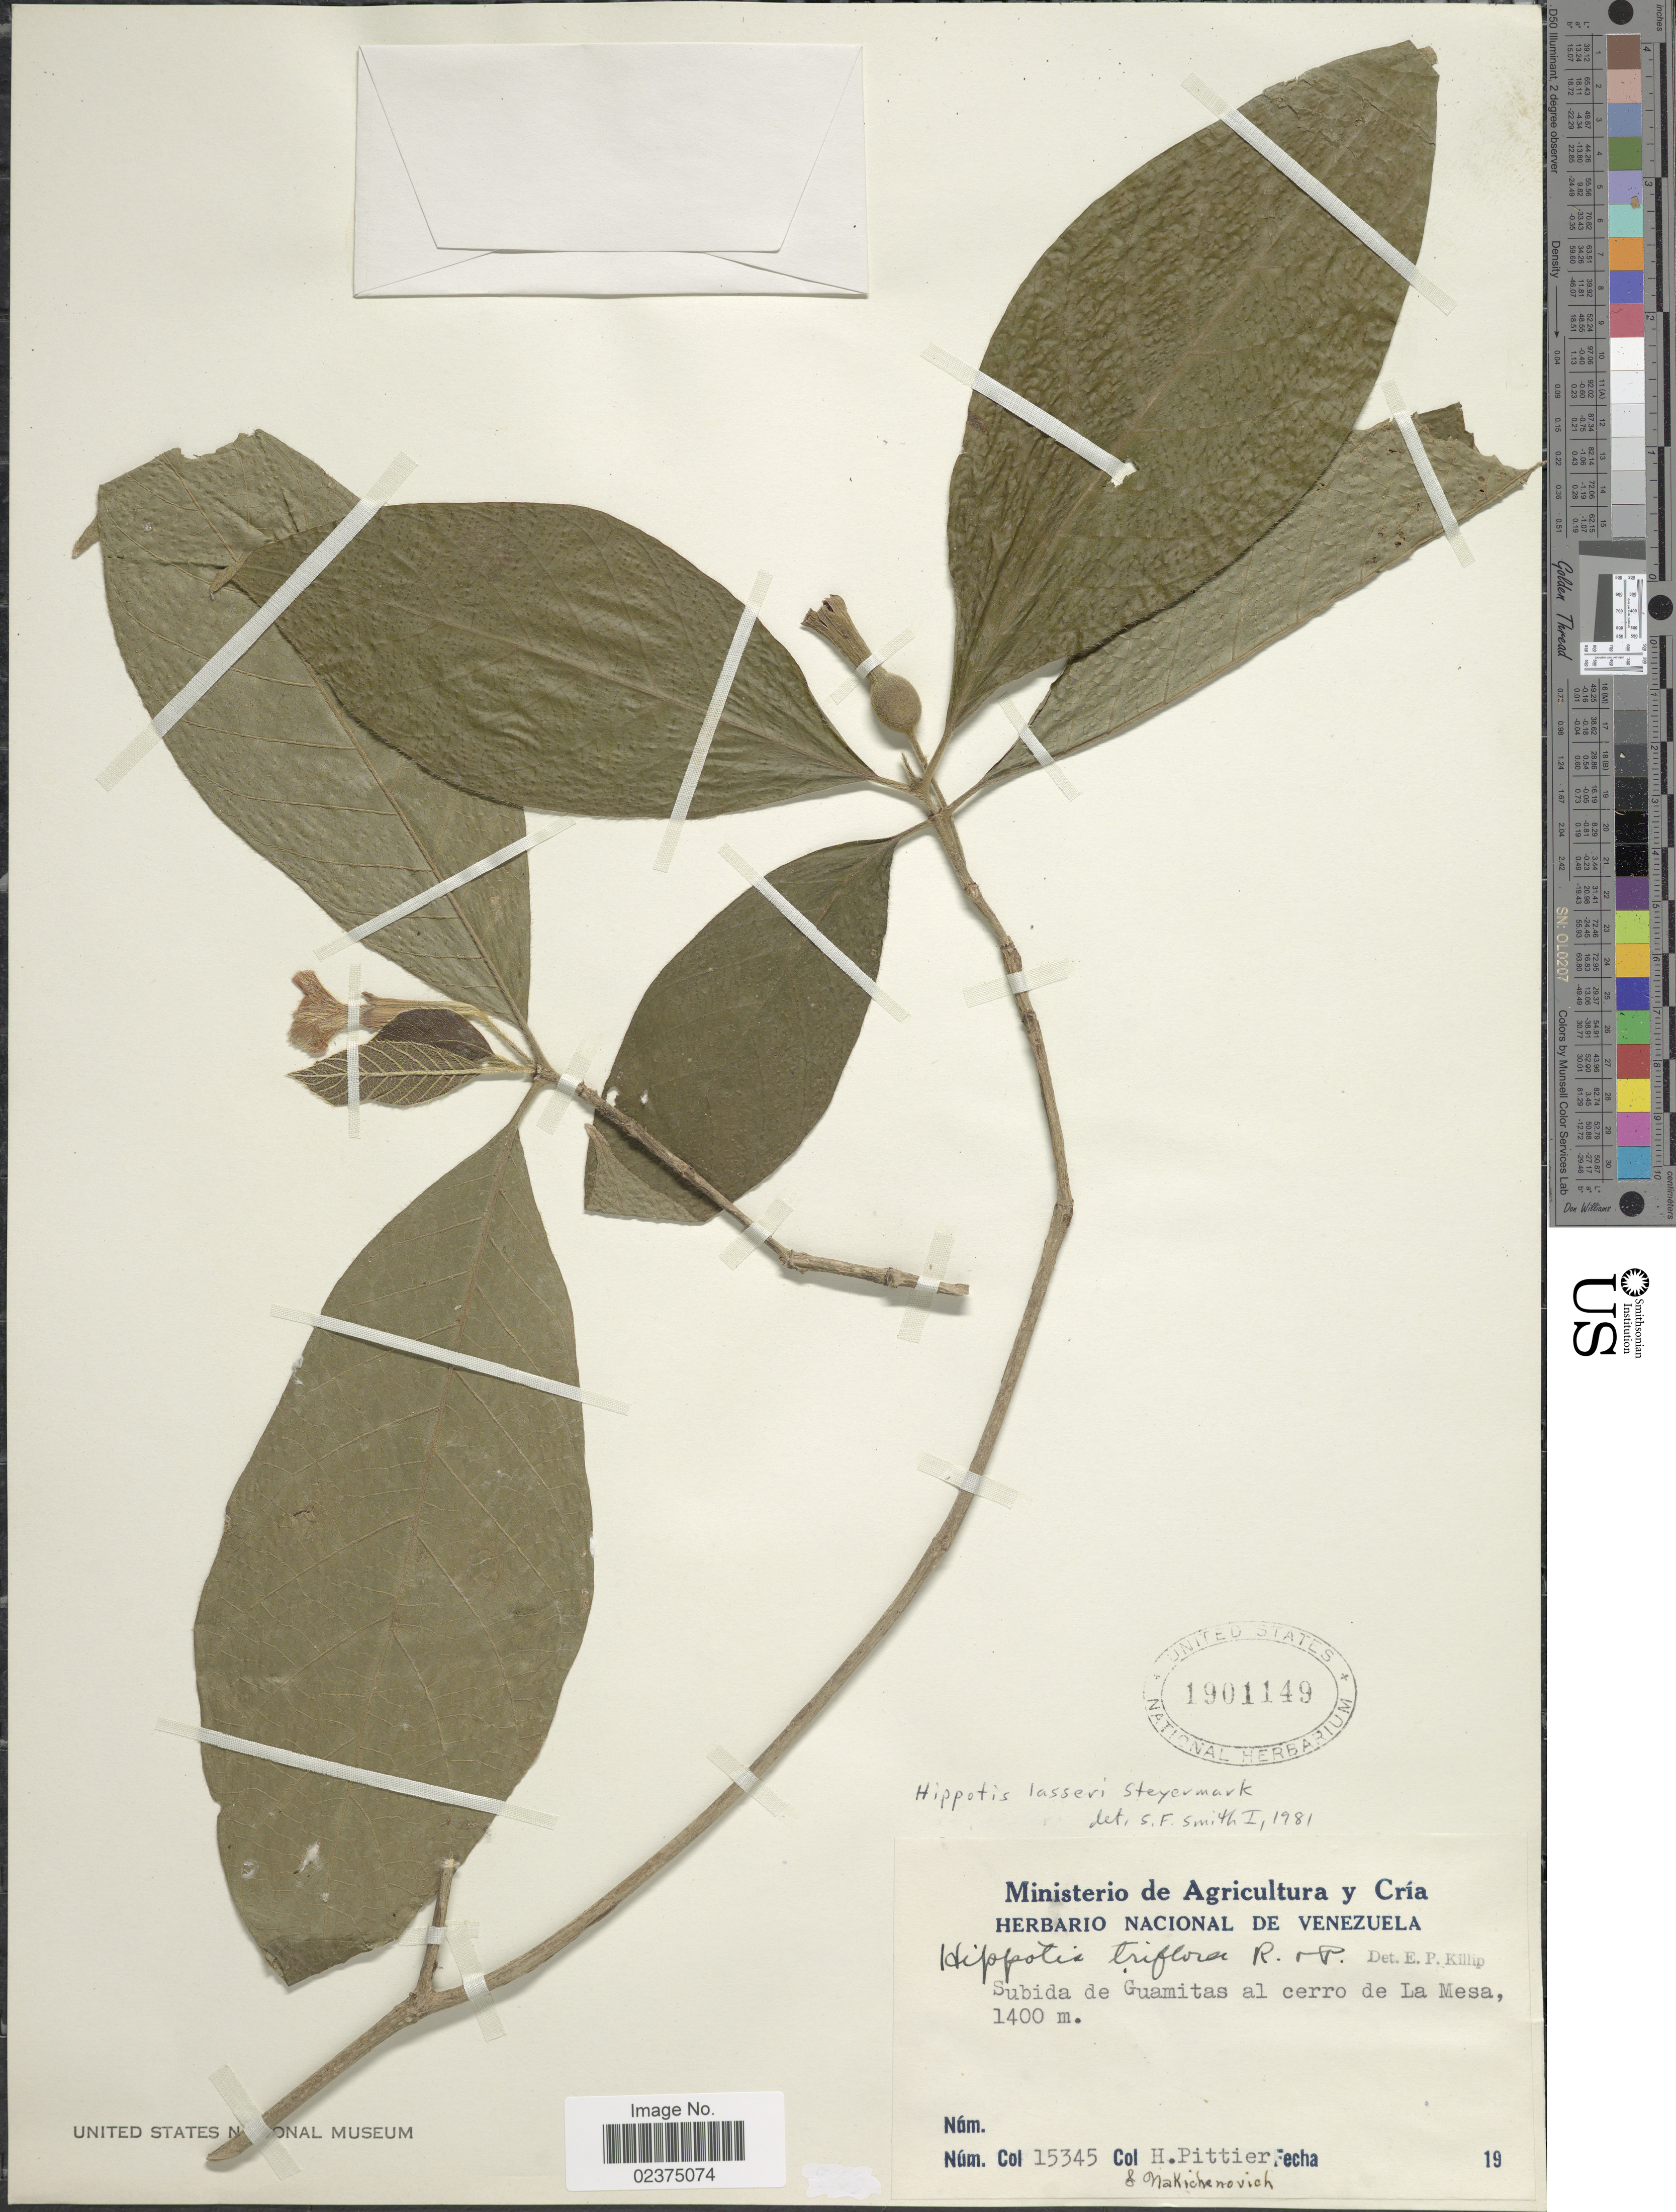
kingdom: Plantae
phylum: Tracheophyta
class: Magnoliopsida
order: Gentianales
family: Rubiaceae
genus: Hippotis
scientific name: Hippotis lasseri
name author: Steyerm.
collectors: H. F. Pittier & Nakichenovich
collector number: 15345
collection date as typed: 19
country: Venezuela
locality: Subida de Guamitas al cerro de La Mesa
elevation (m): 1400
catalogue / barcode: US 1901149